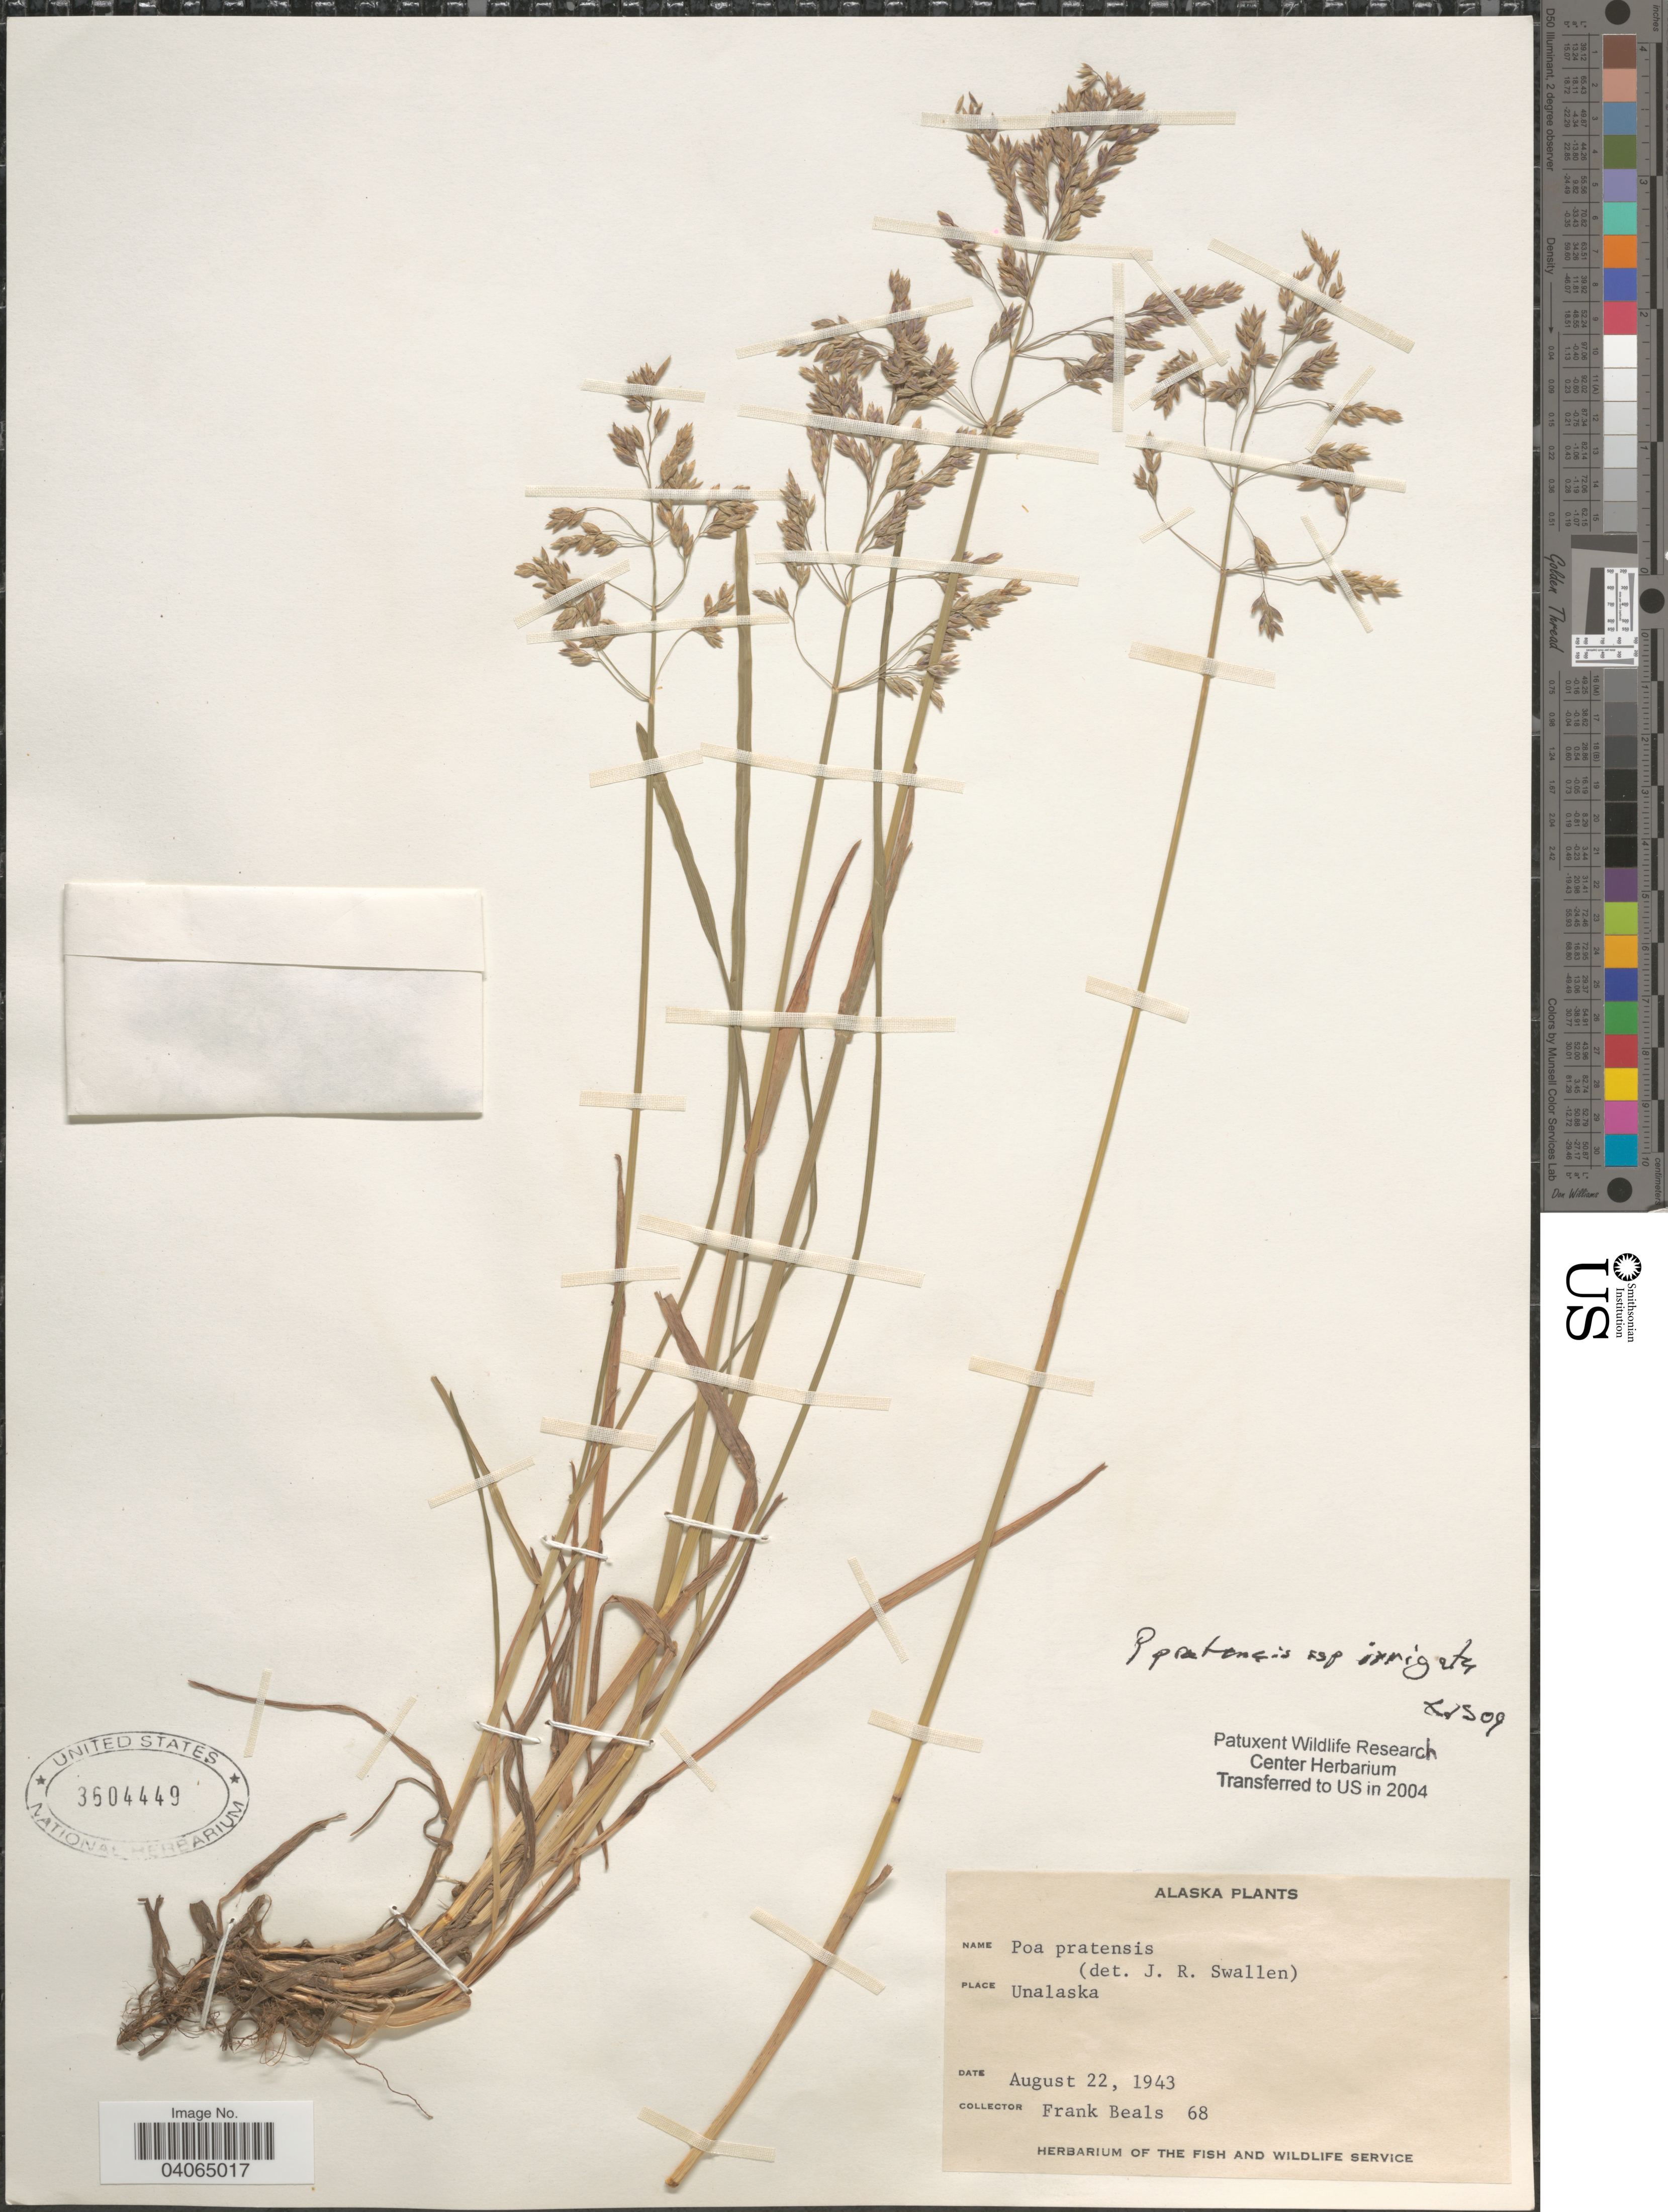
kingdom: Plantae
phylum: Tracheophyta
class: Liliopsida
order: Poales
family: Poaceae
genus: Poa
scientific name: Poa pratensis subsp. irrigata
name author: (Lindm.) H. Lindb.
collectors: F. Beals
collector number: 68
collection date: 1943-08-22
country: United States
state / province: Alaska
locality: Unalaska.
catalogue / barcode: US 3604449